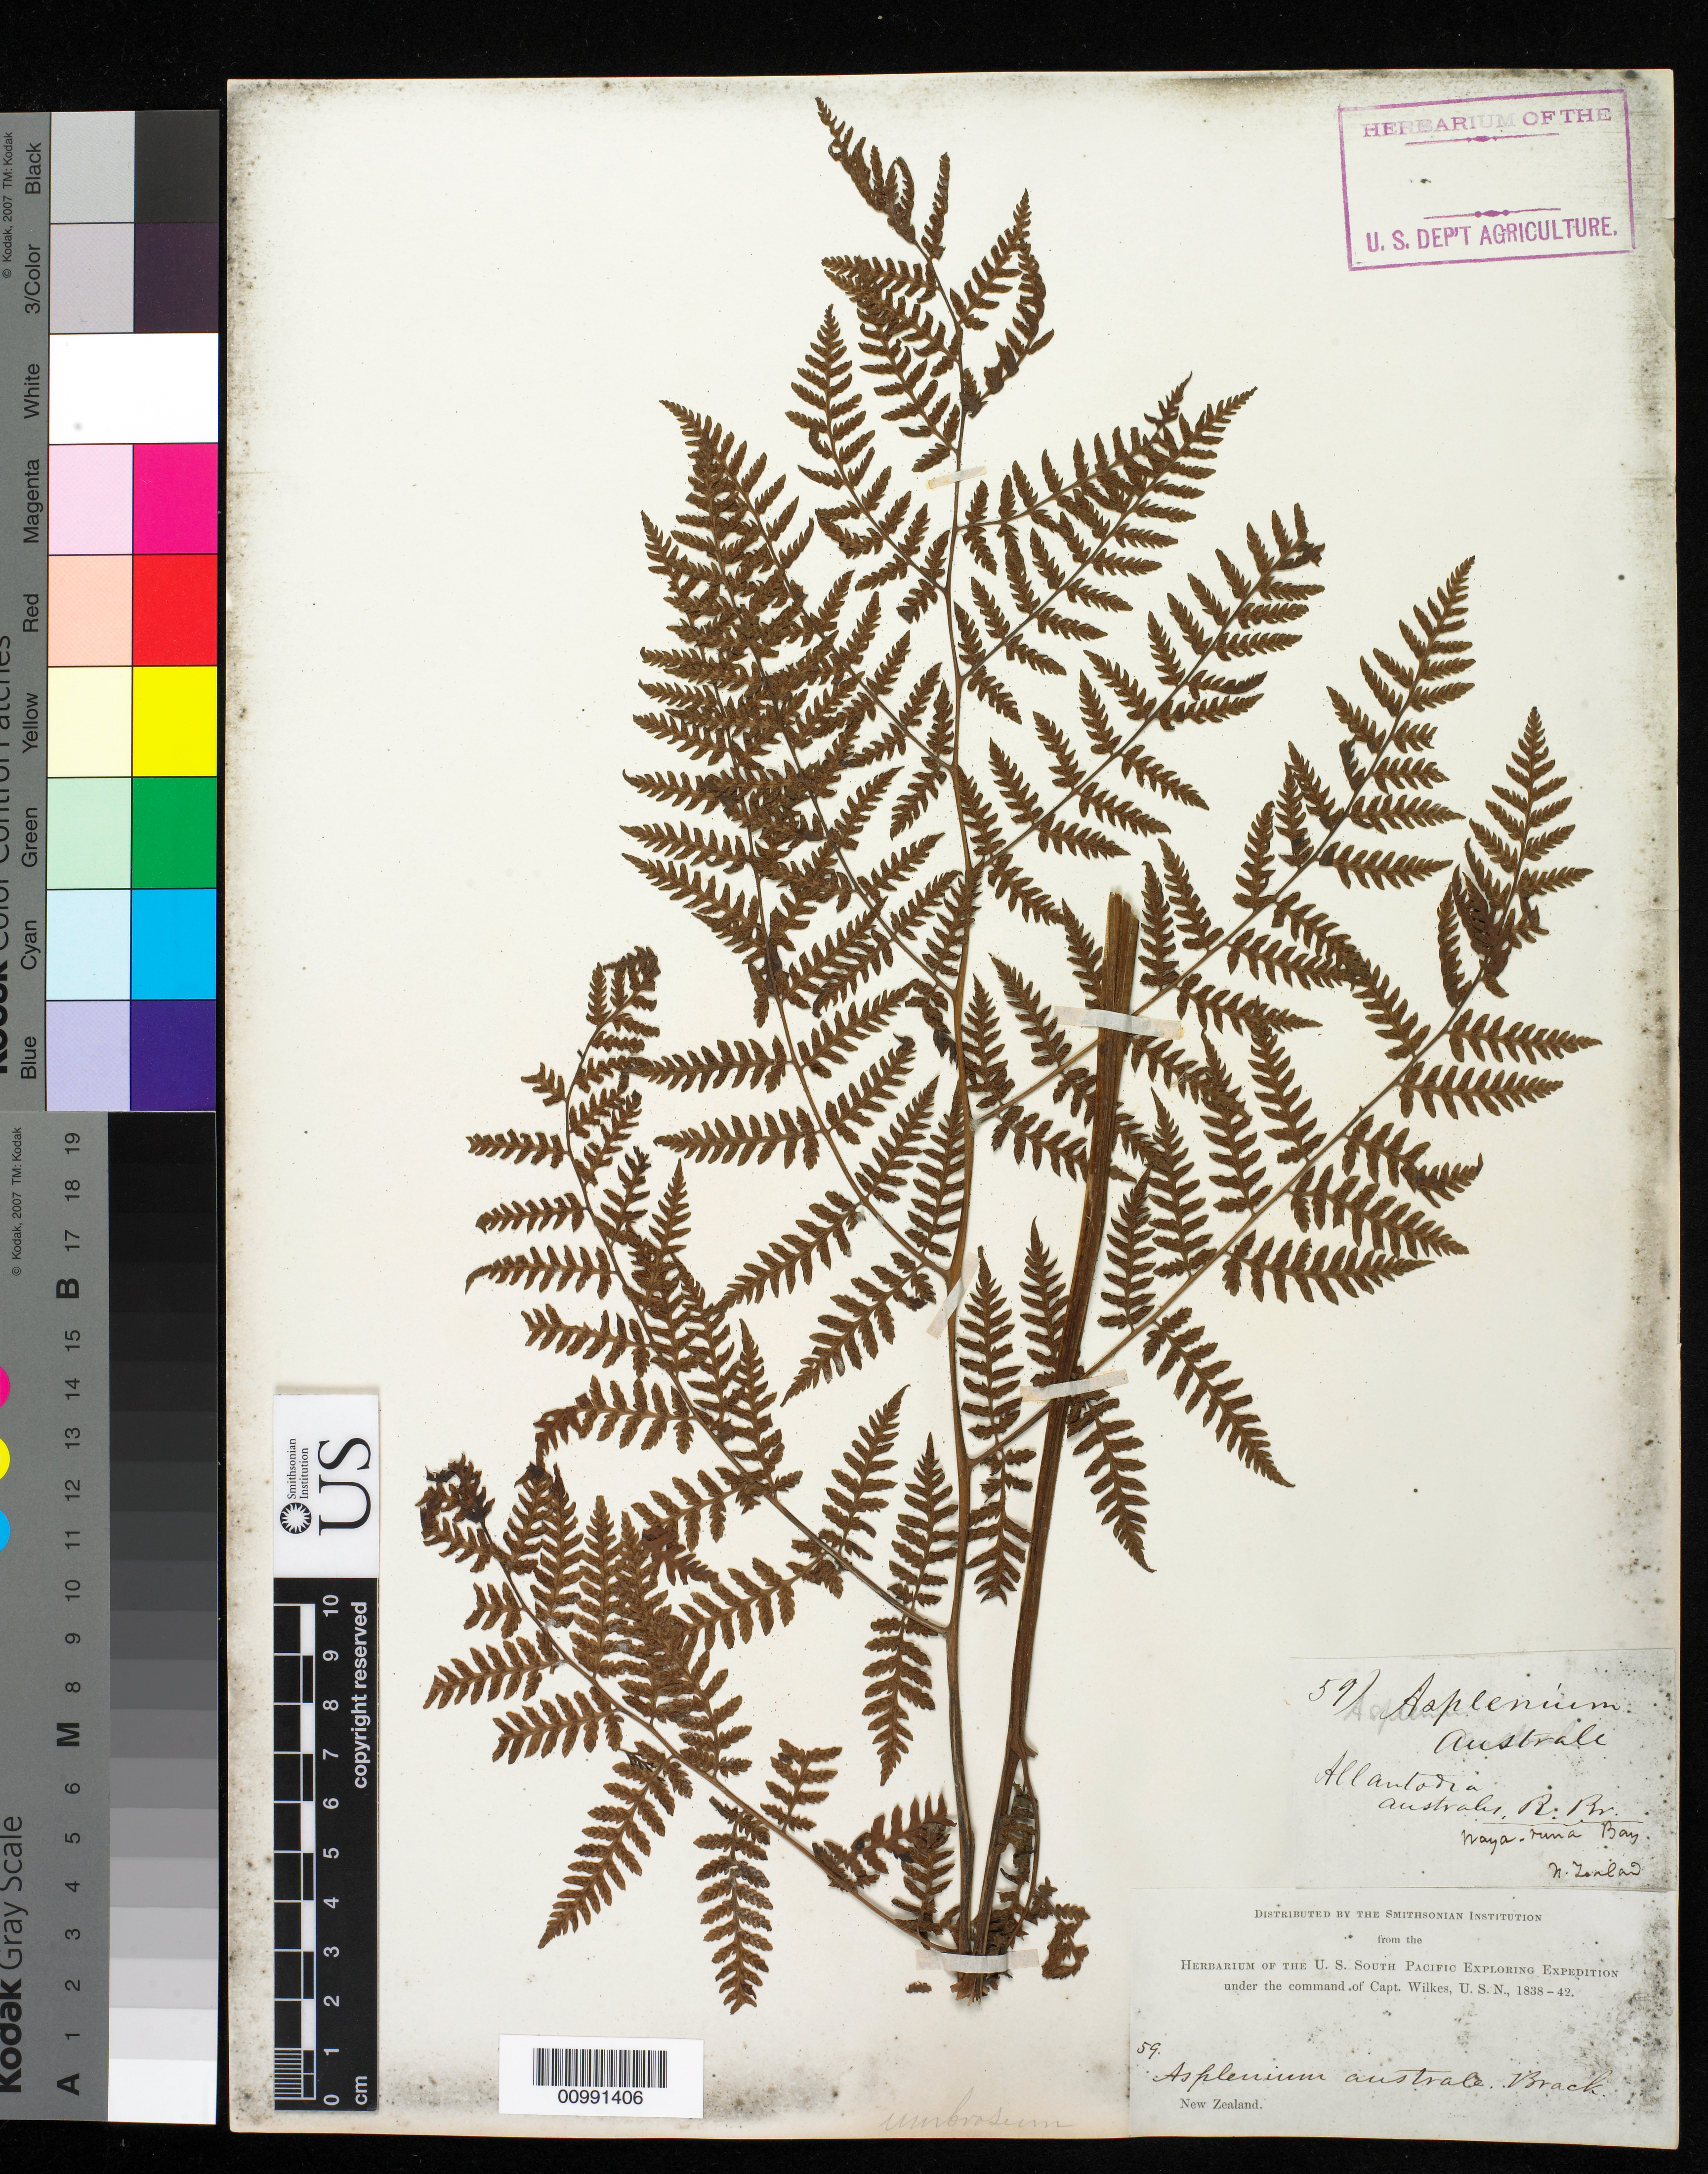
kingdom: Plantae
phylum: Tracheophyta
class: Polypodiopsida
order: Polypodiales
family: Athyriaceae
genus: Athyrium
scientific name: Athyrium umbrosum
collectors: Wilkes Explor. Exped.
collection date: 1838/1842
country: New Zealand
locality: Waya Ruma Bay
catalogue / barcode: US 98546